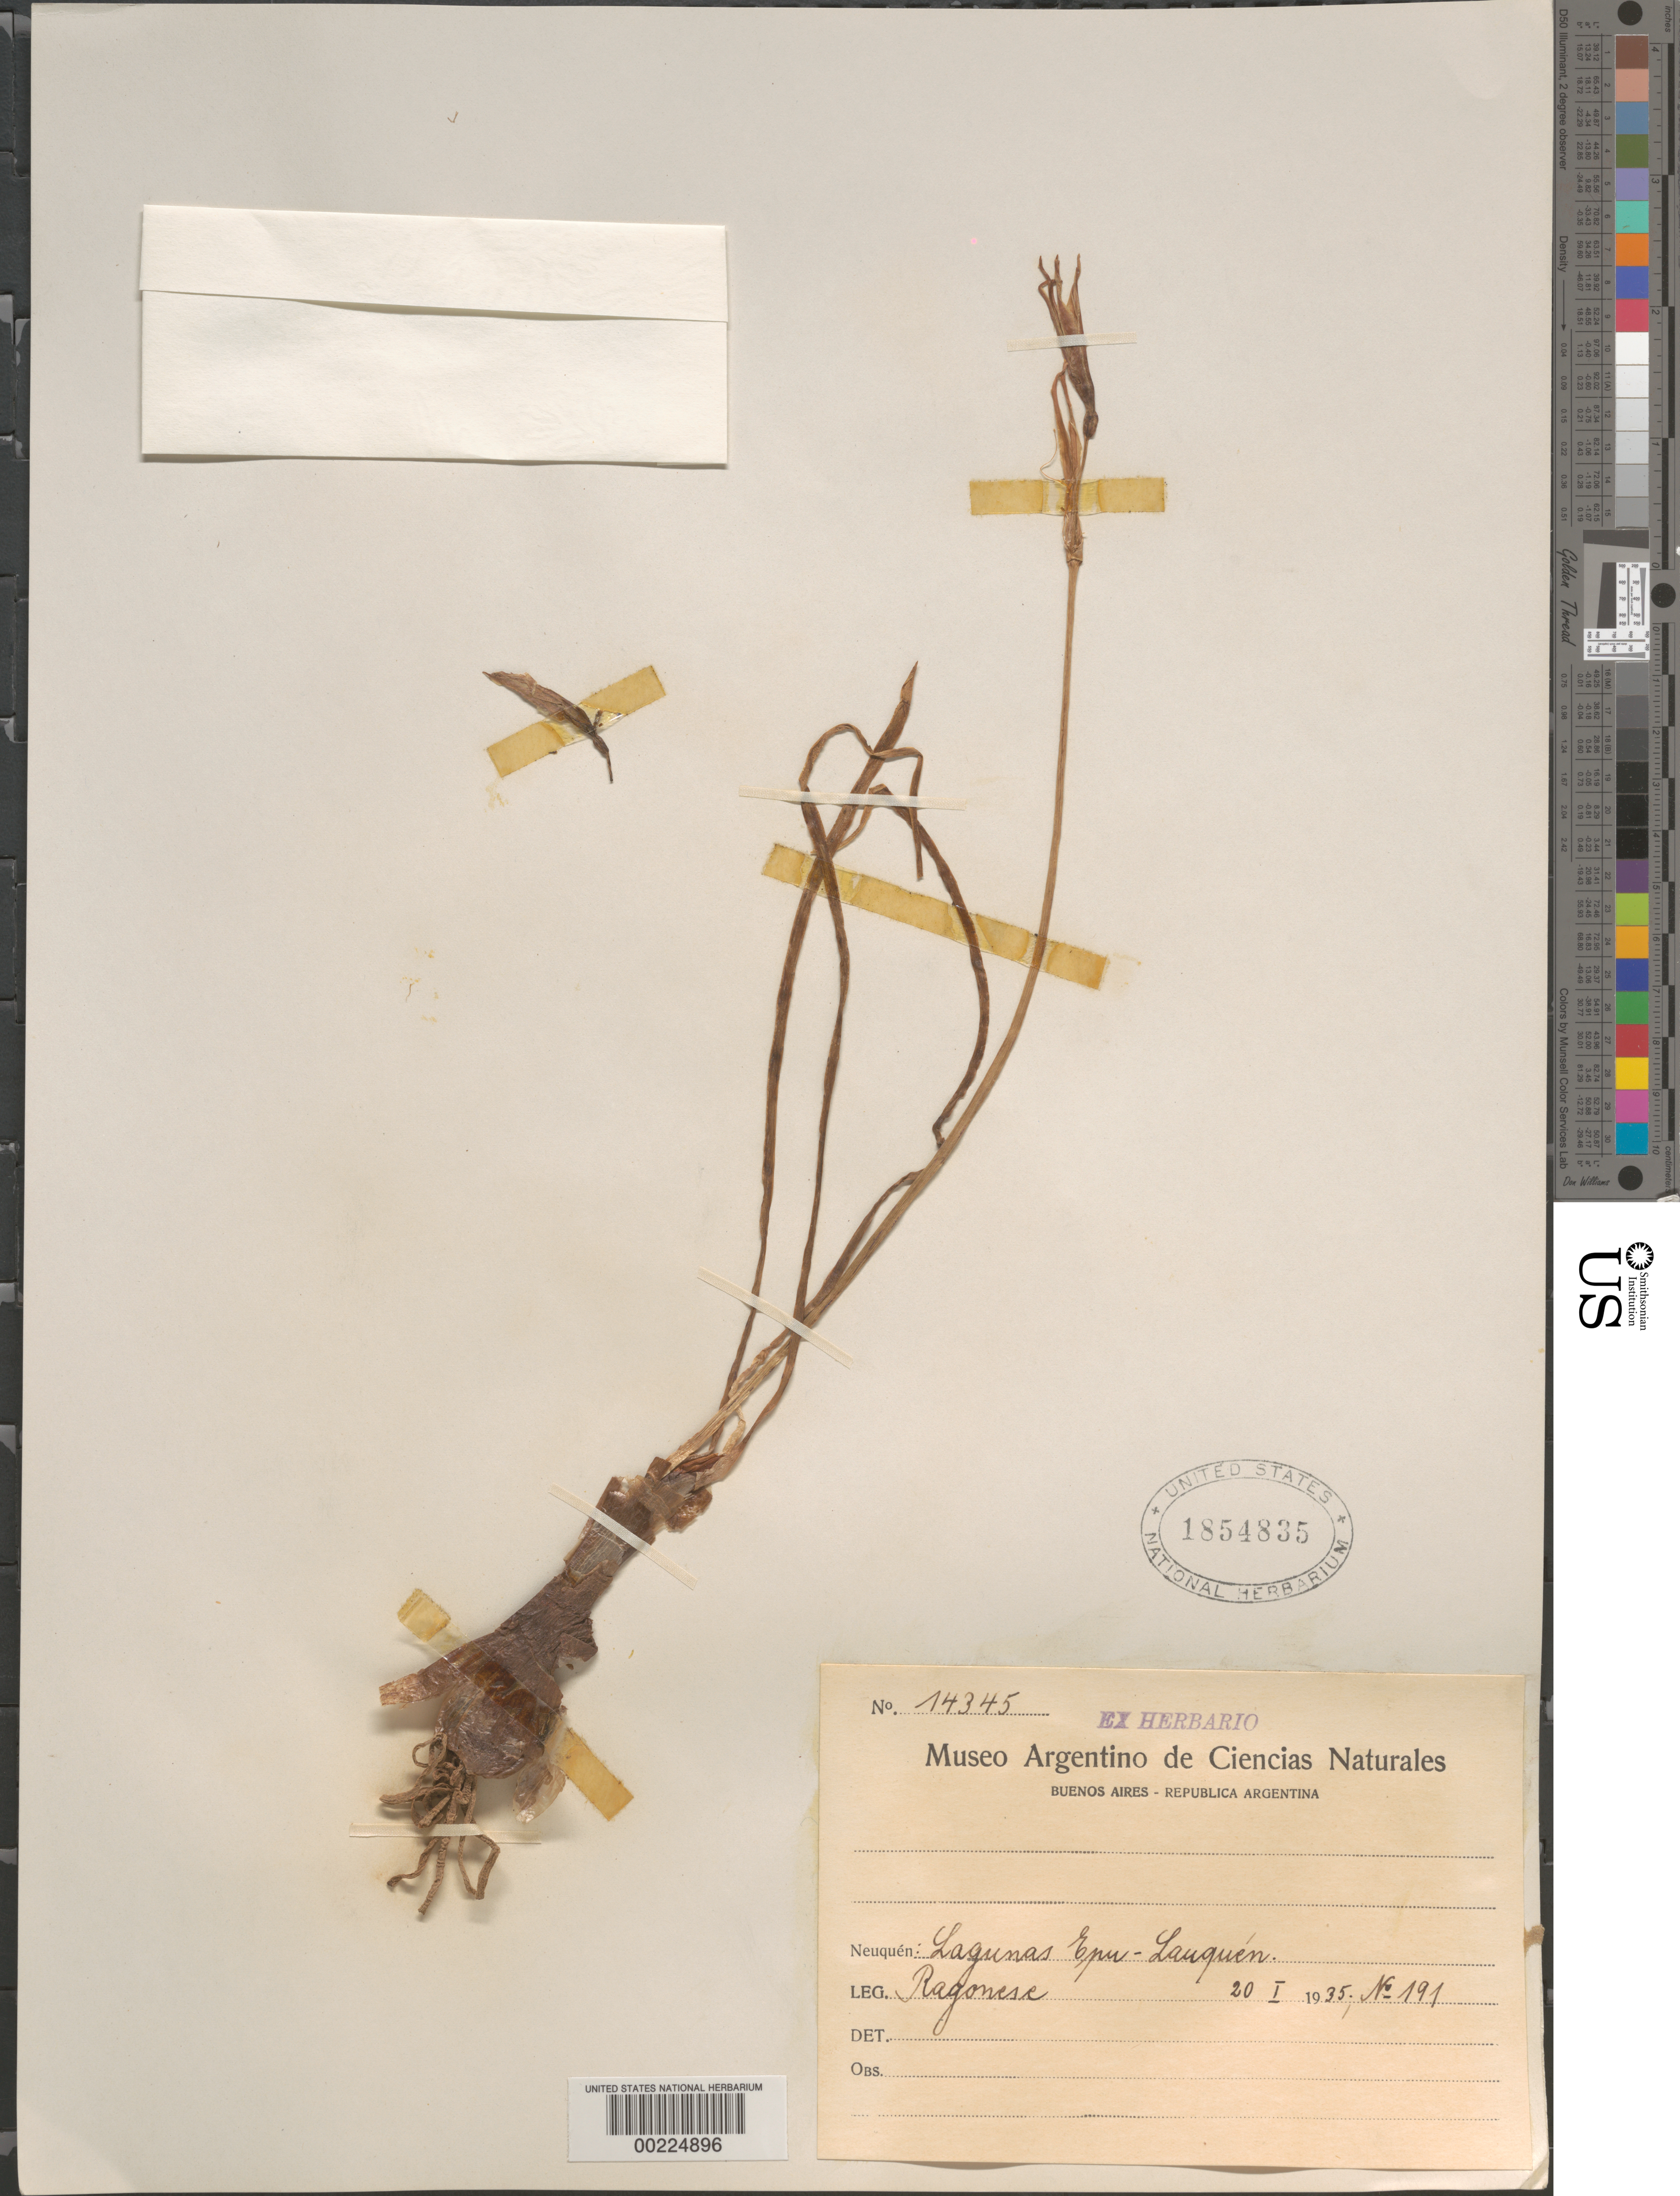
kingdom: Plantae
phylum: Tracheophyta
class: Liliopsida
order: Asparagales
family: Amaryllidaceae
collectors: A. Ragonese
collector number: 14345 / 191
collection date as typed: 20 Jan 1935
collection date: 1935-01-20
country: Argentina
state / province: Neuquén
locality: Lagunas Epu-Languen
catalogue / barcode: US 1854835